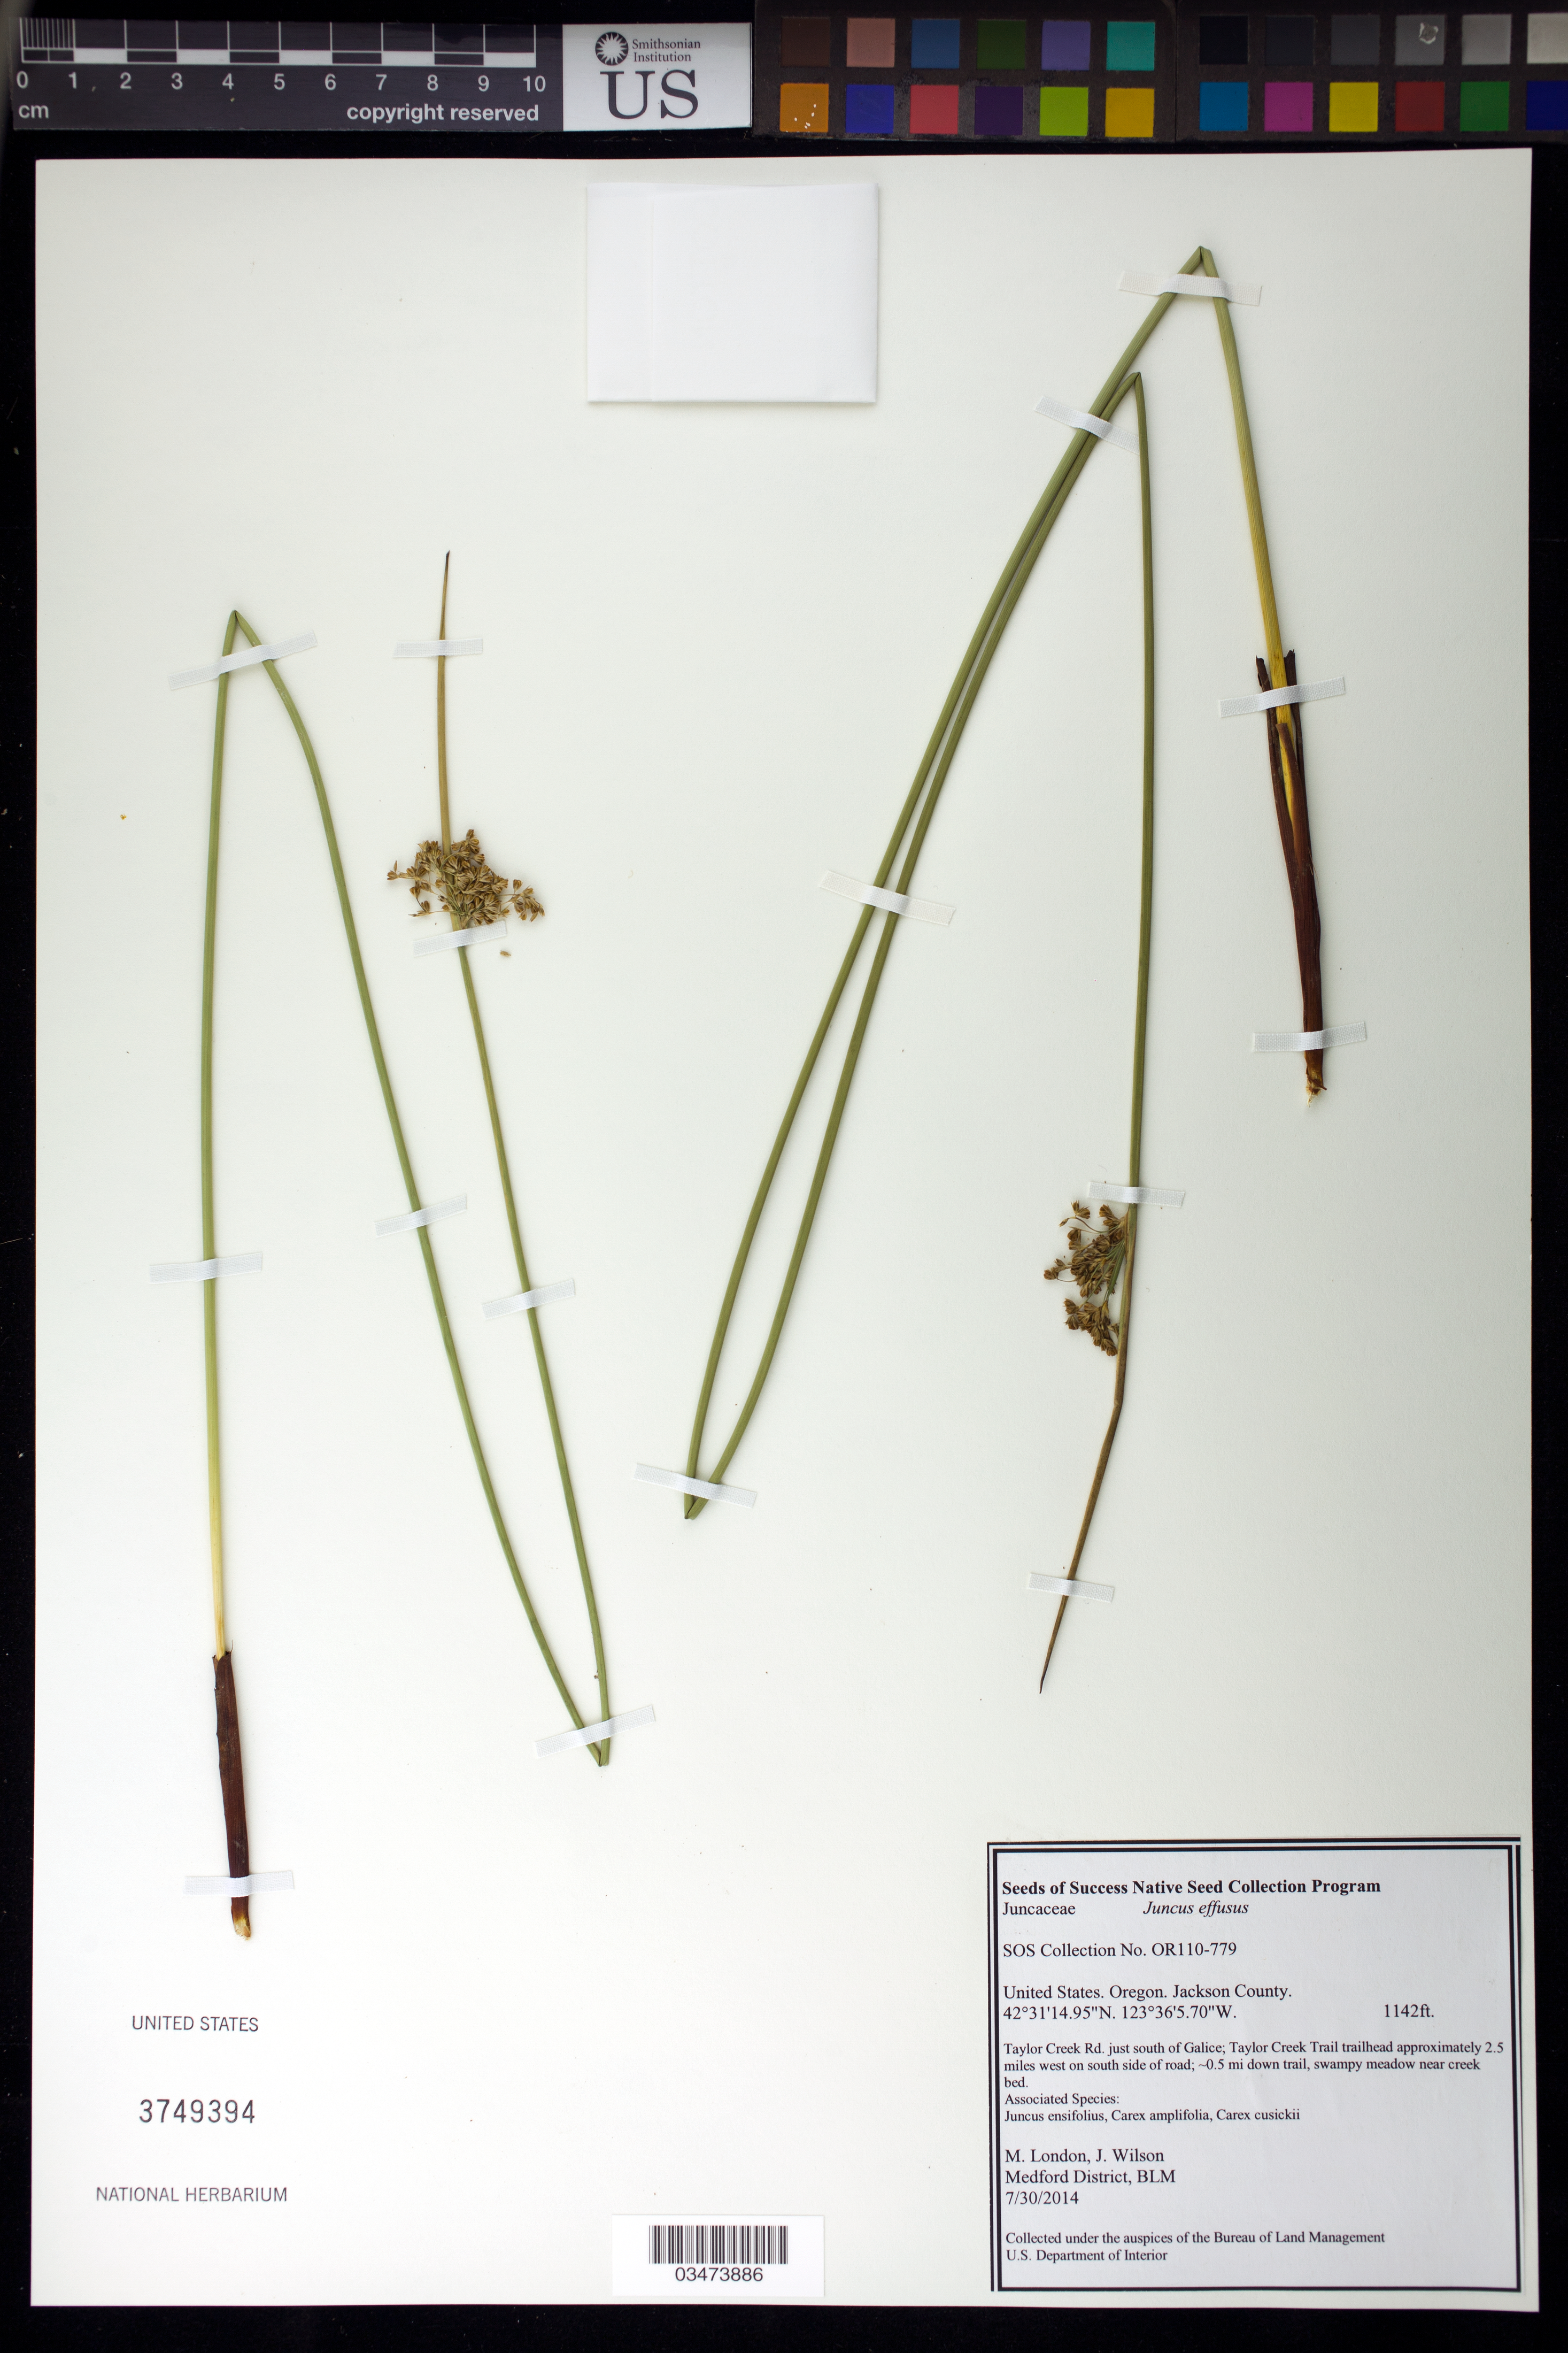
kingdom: Plantae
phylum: Tracheophyta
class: Liliopsida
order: Poales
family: Juncaceae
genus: Juncus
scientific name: Juncus effusus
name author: L.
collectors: M. London & J. Wilson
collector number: OR110-779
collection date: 2014-07-30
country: United States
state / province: Oregon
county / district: Jackson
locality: Taylor Creek Rd, just S of Galice, swampy meadow near creek bed.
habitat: Associated species: Carex amplifolia, Juncus ensifolius, Carex cusickii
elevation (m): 348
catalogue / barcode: US 3749394